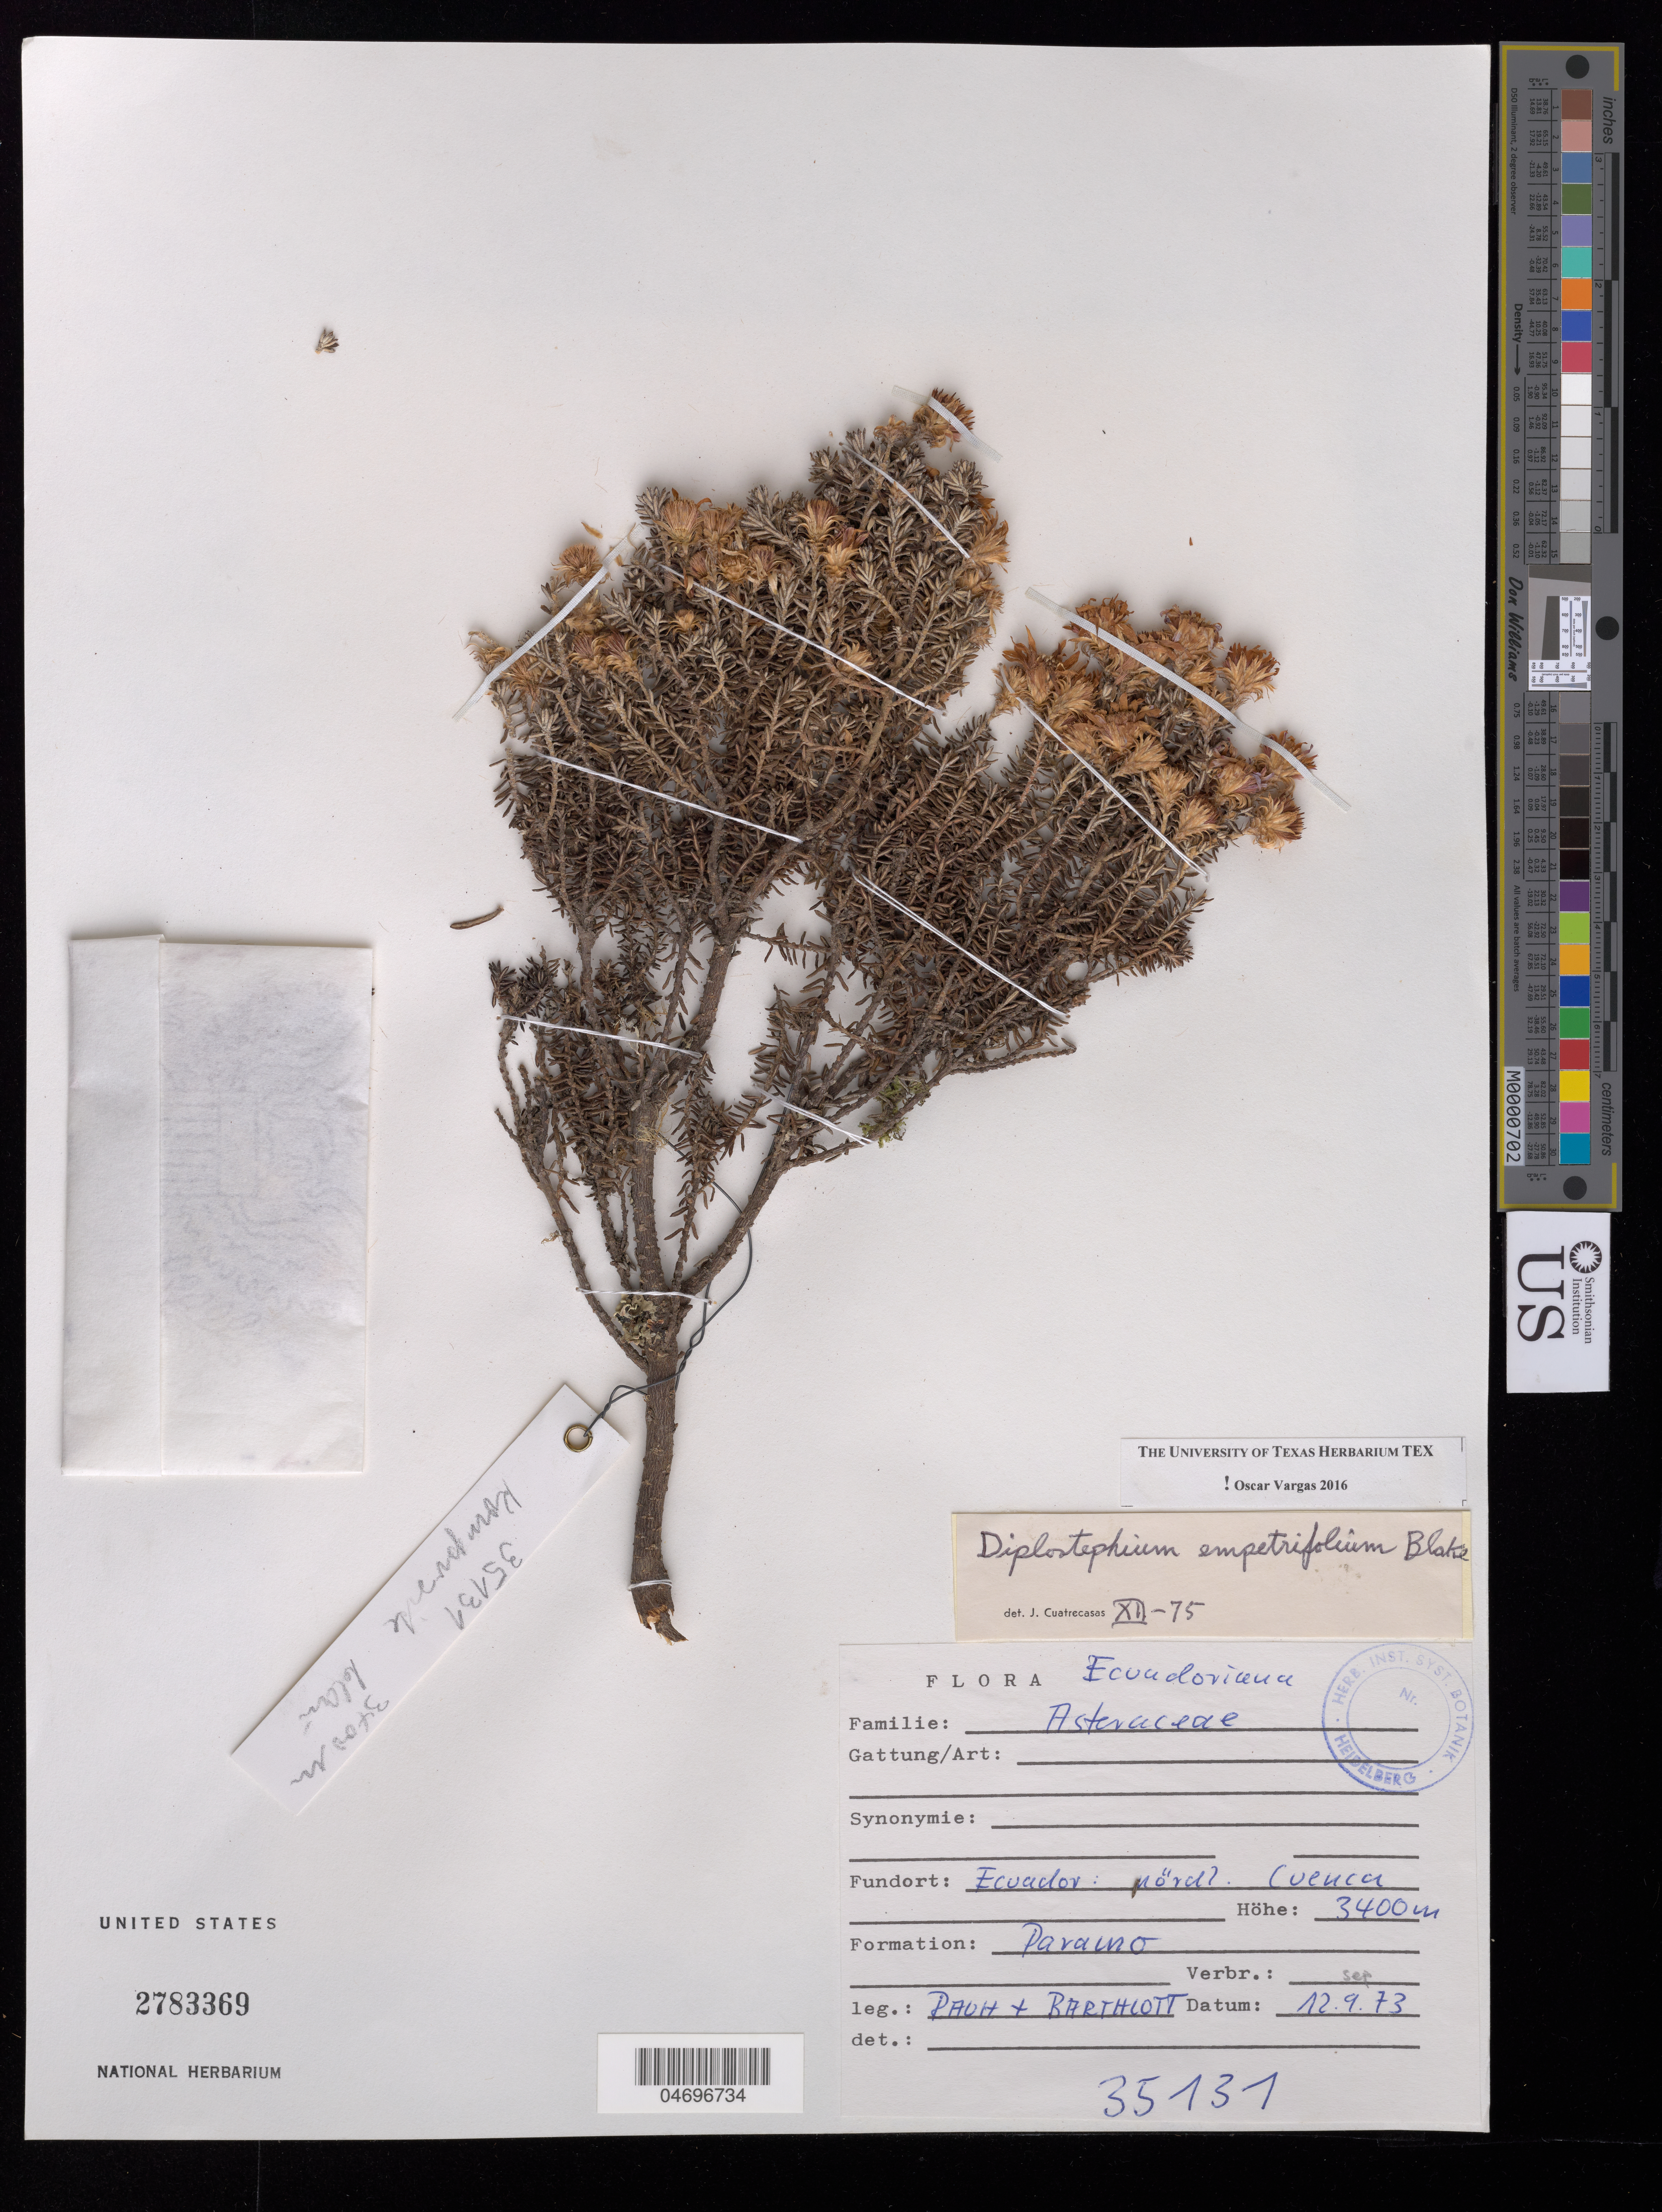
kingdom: Plantae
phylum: Tracheophyta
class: Magnoliopsida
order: Asterales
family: Asteraceae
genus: Diplostephium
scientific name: Diplostephium empetrifolium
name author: S.F. Blake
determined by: Vargas, Oscar M.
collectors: -. Rauh & Barthlott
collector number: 35131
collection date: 1973-09-12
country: Ecuador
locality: N Cuenca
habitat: Paramo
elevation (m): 3400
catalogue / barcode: US 2783369